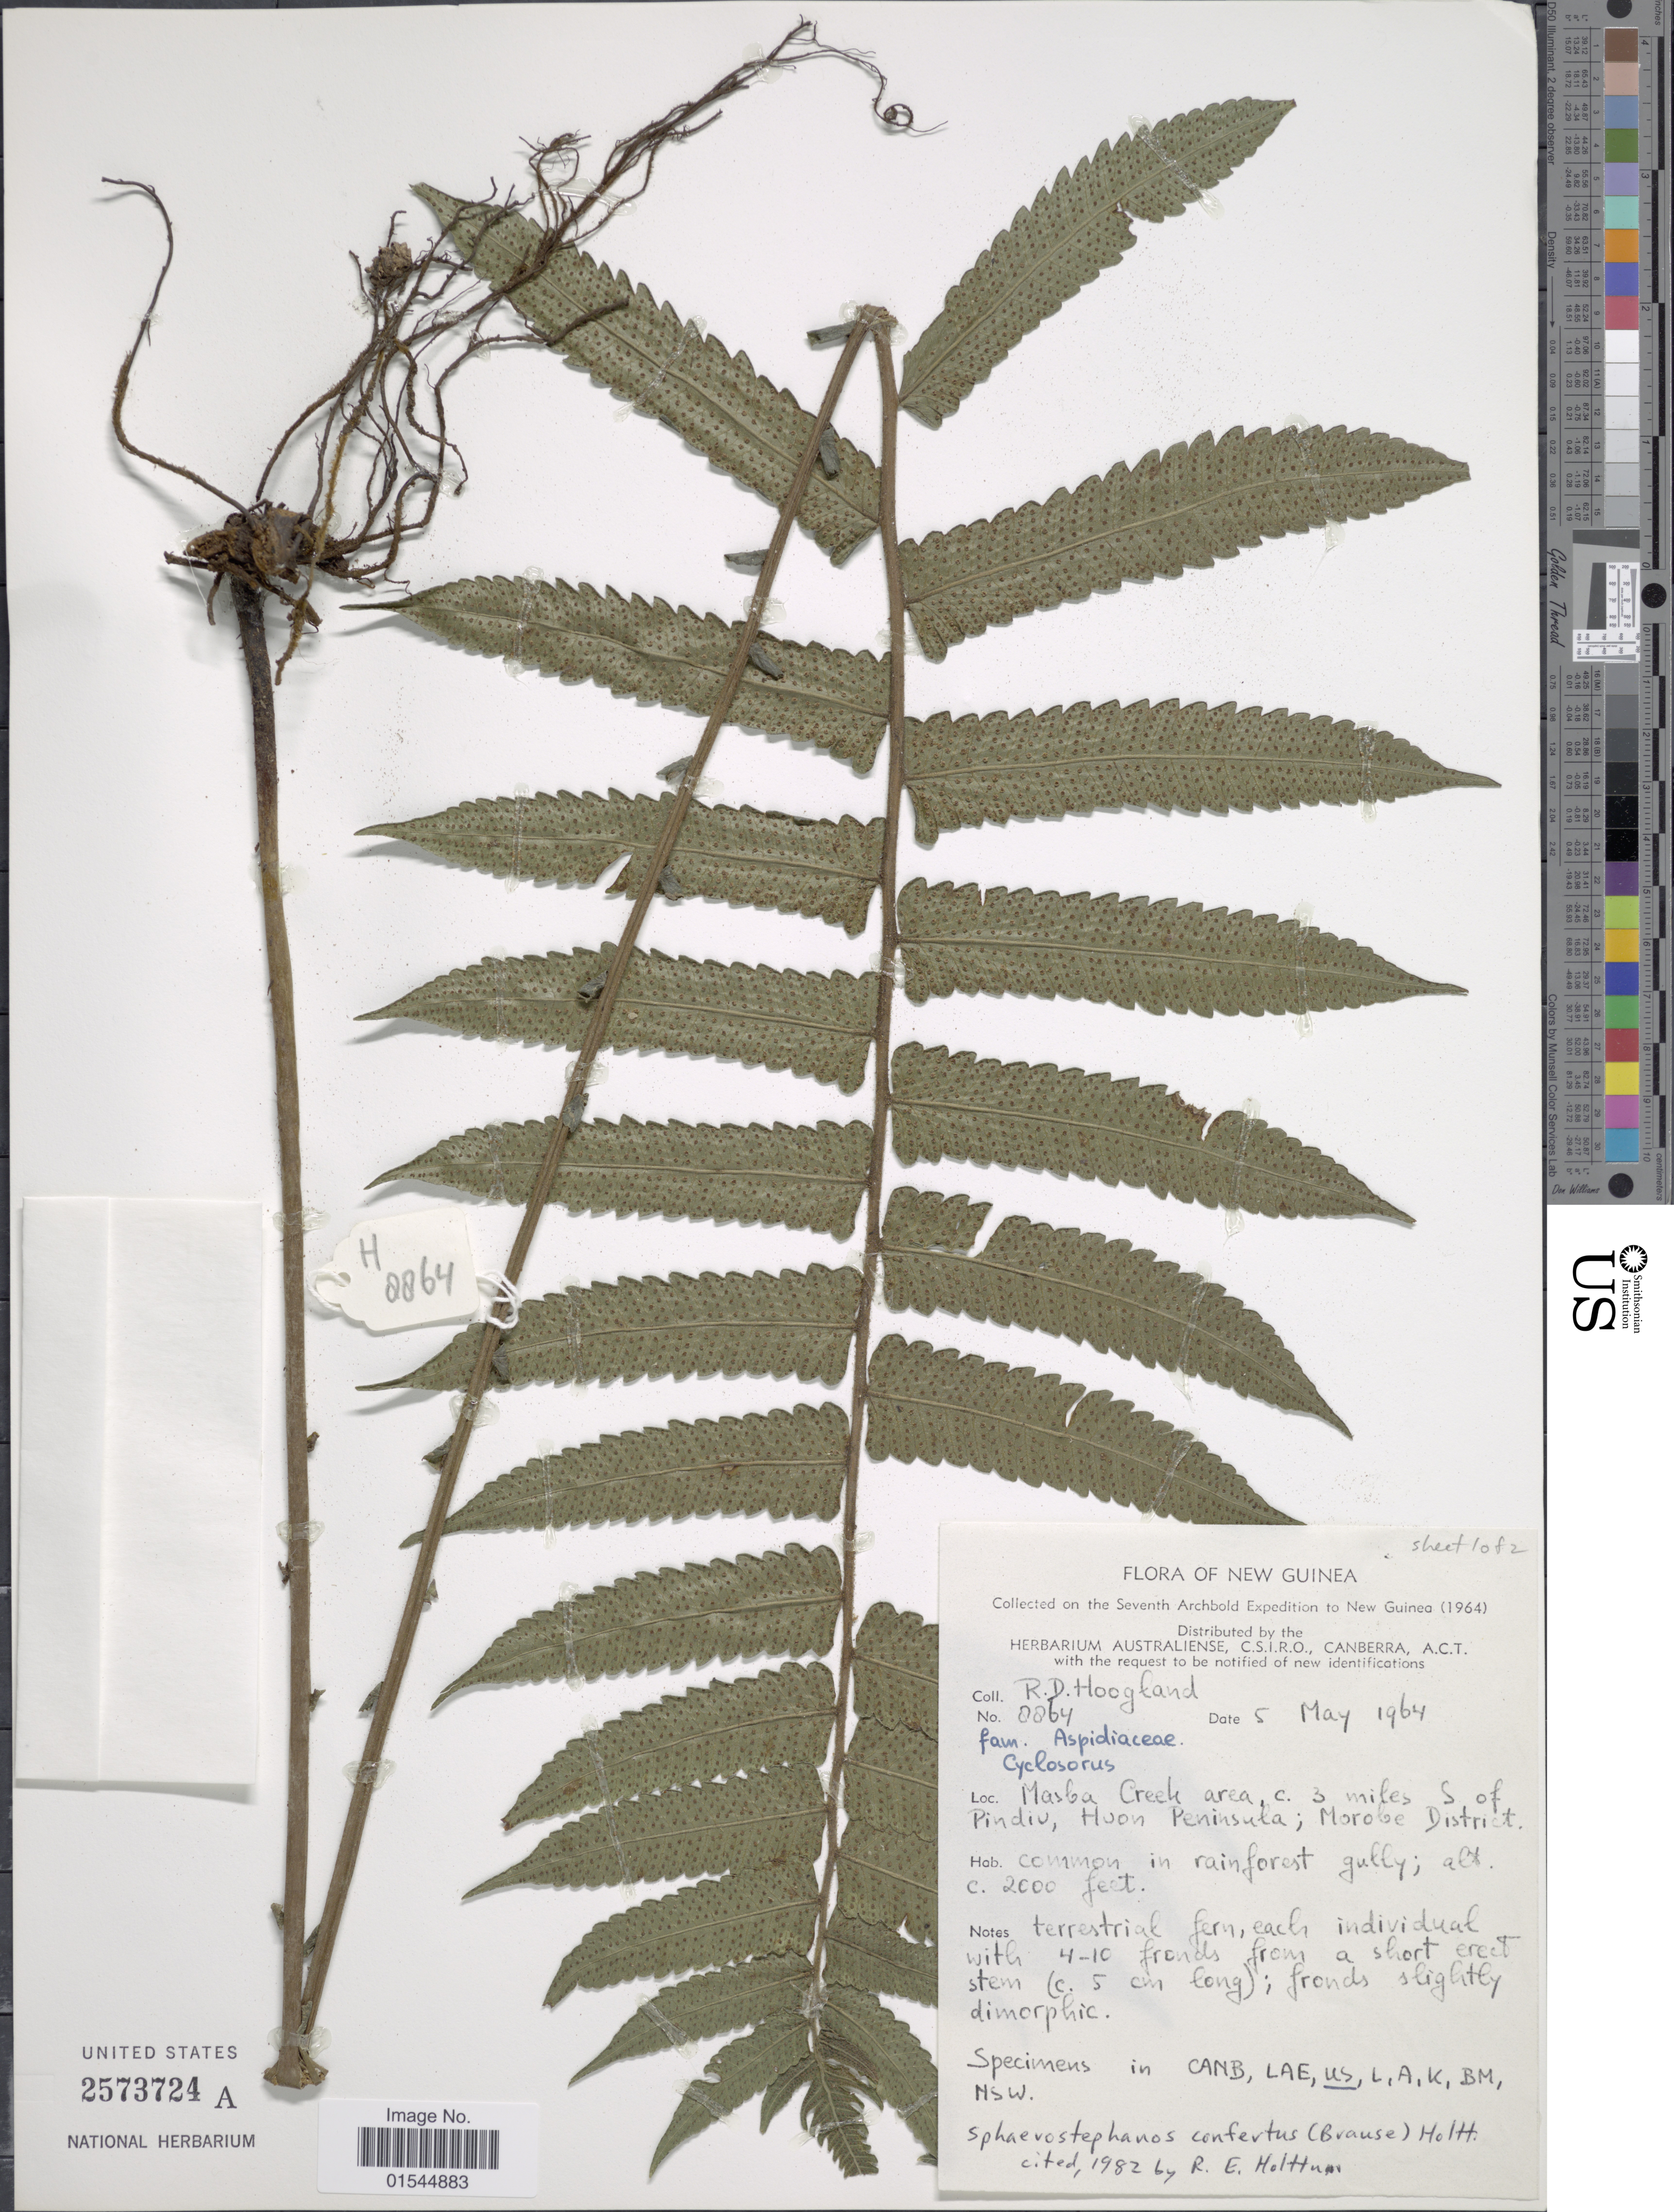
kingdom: Plantae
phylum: Tracheophyta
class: Polypodiopsida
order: Polypodiales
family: Thelypteridaceae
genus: Sphaerostephanos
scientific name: Sphaerostephanos confertus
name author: (Brause) Holttum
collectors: R. D. Hoogland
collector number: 8864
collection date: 1964-05-05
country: Papua New Guinea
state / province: Morobe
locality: New Guinea, Masba Creek area, c. 3 miles S of Pindio, Huon Peninsula; Morobe District [interpreted]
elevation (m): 610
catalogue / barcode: US 2573724A